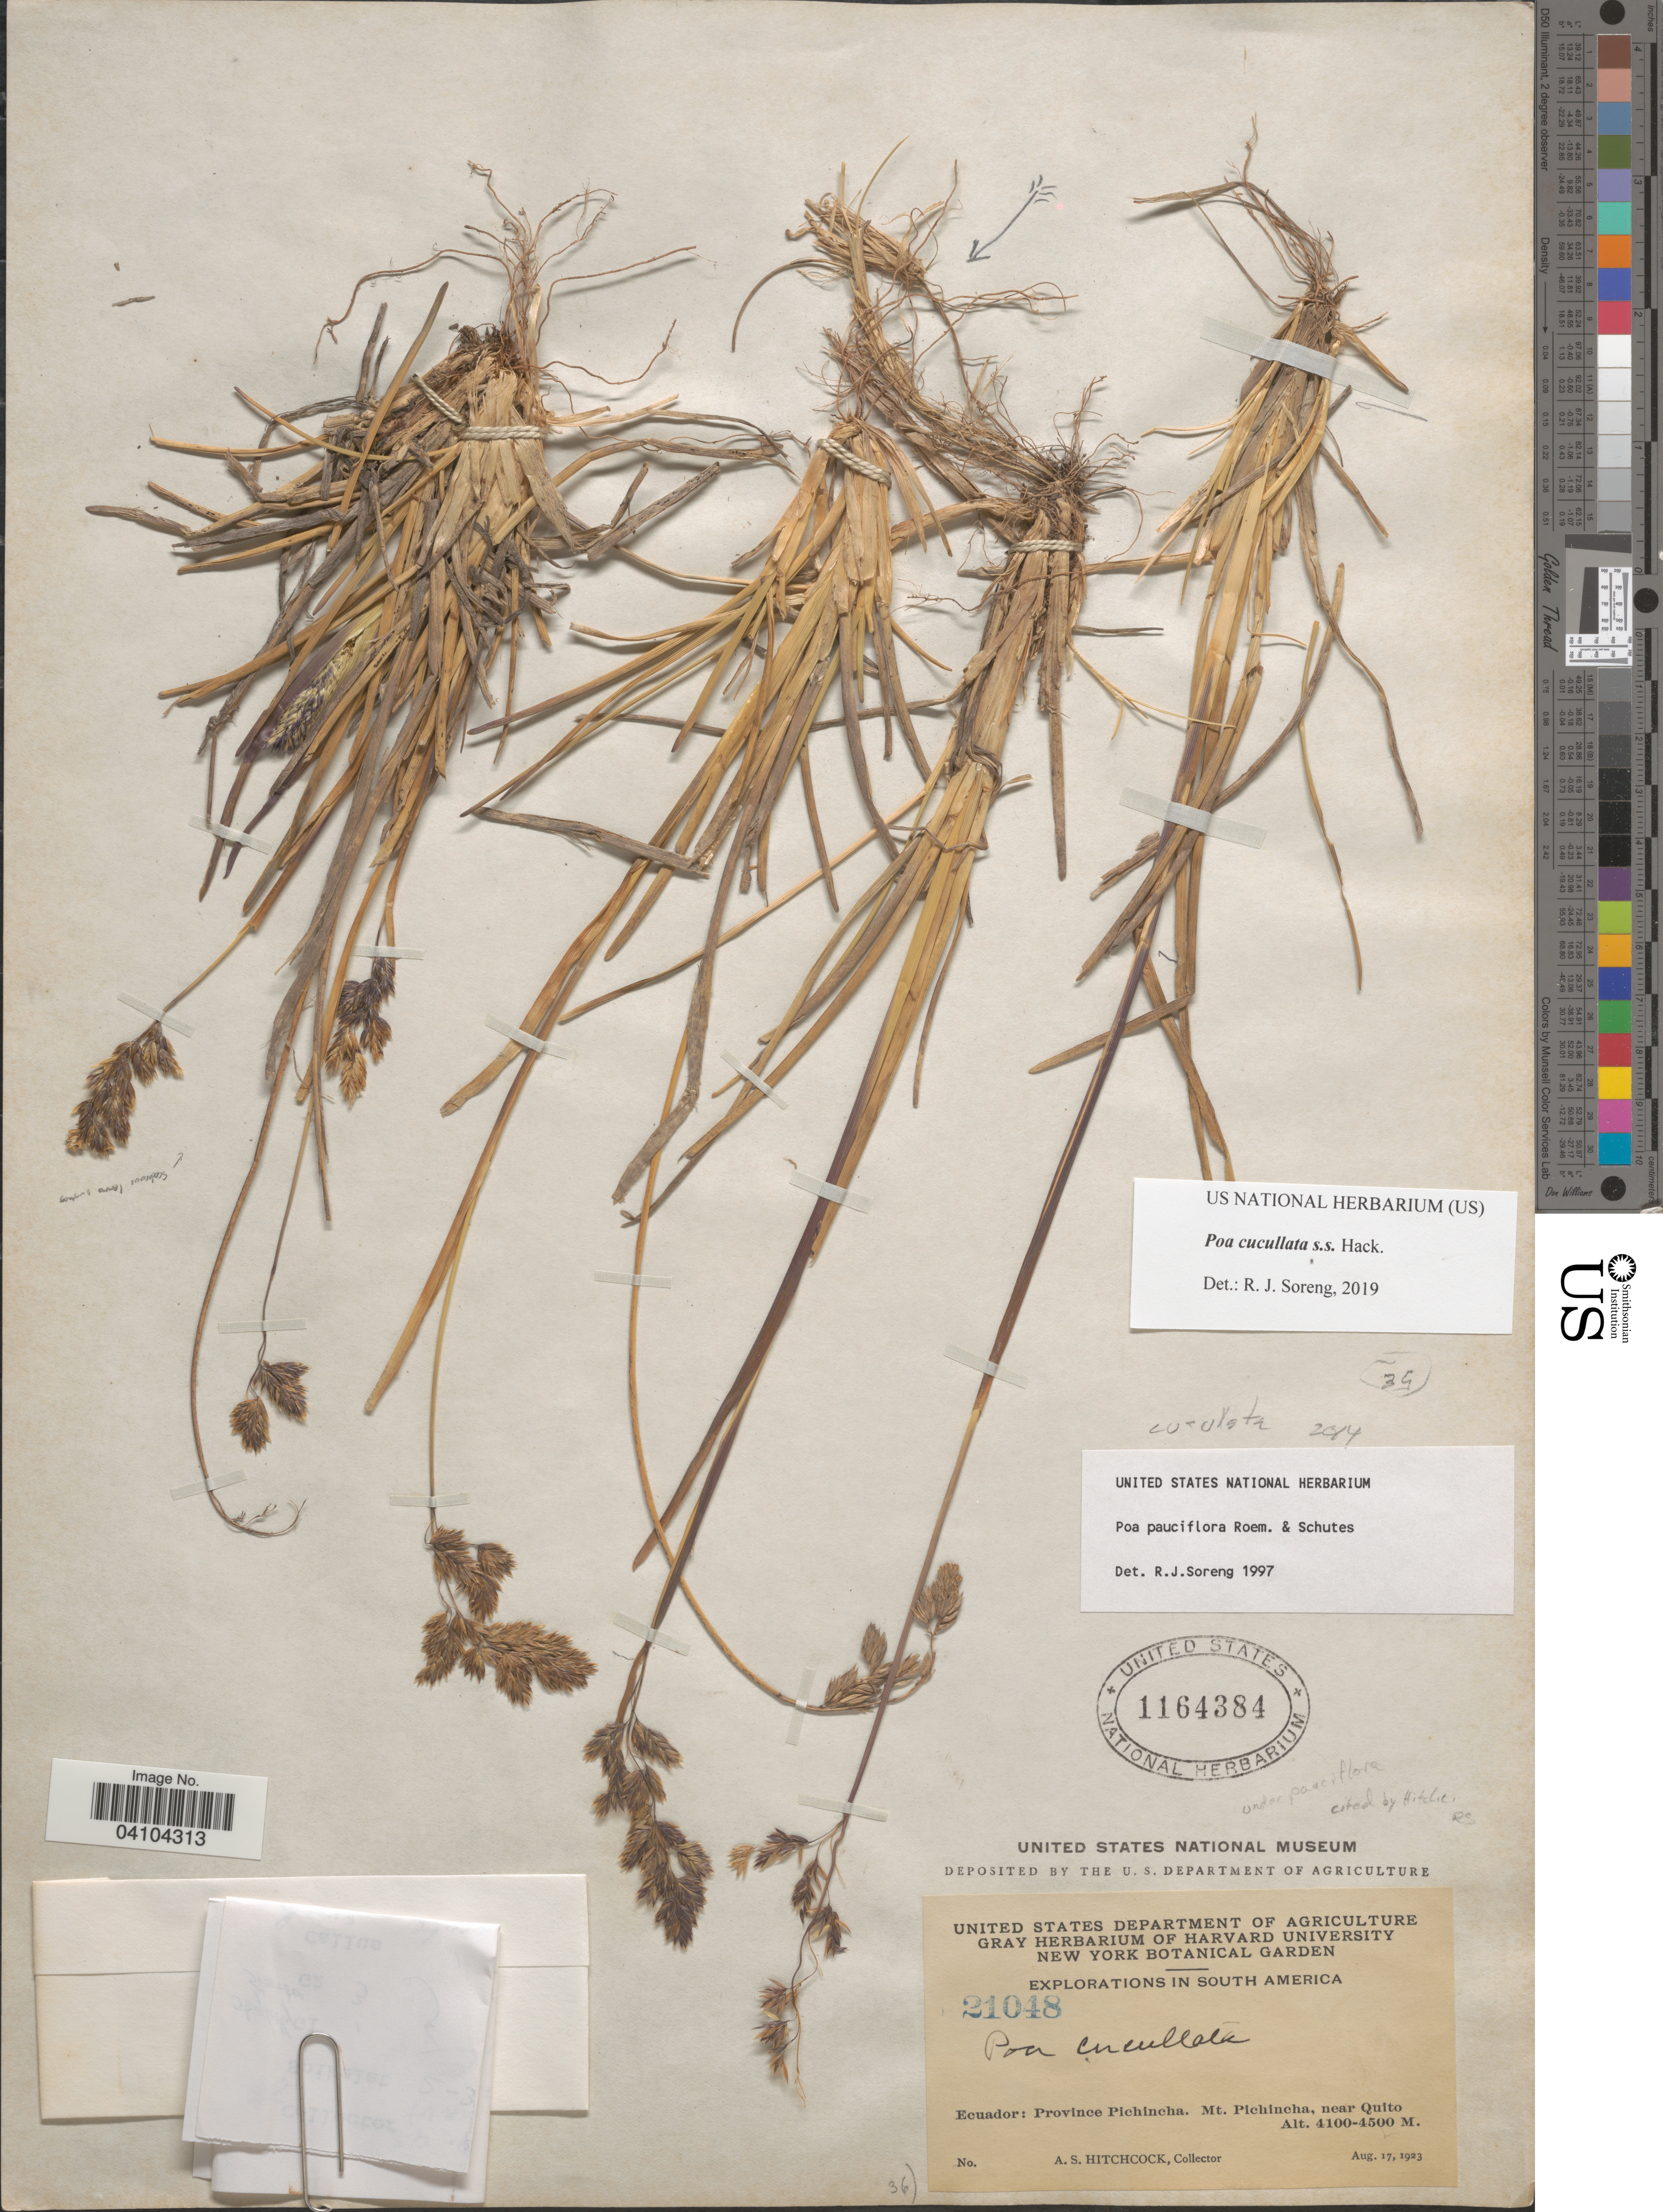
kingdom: Plantae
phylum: Tracheophyta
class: Liliopsida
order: Poales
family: Poaceae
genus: Poa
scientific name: Poa cucullata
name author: Hack.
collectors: A. S. Hitchcock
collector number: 21048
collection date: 1923-08-17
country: Ecuador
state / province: Pichincha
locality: Explorations in South America. Mt. Pichincha, near Quito.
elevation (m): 4100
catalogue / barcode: US 1164384